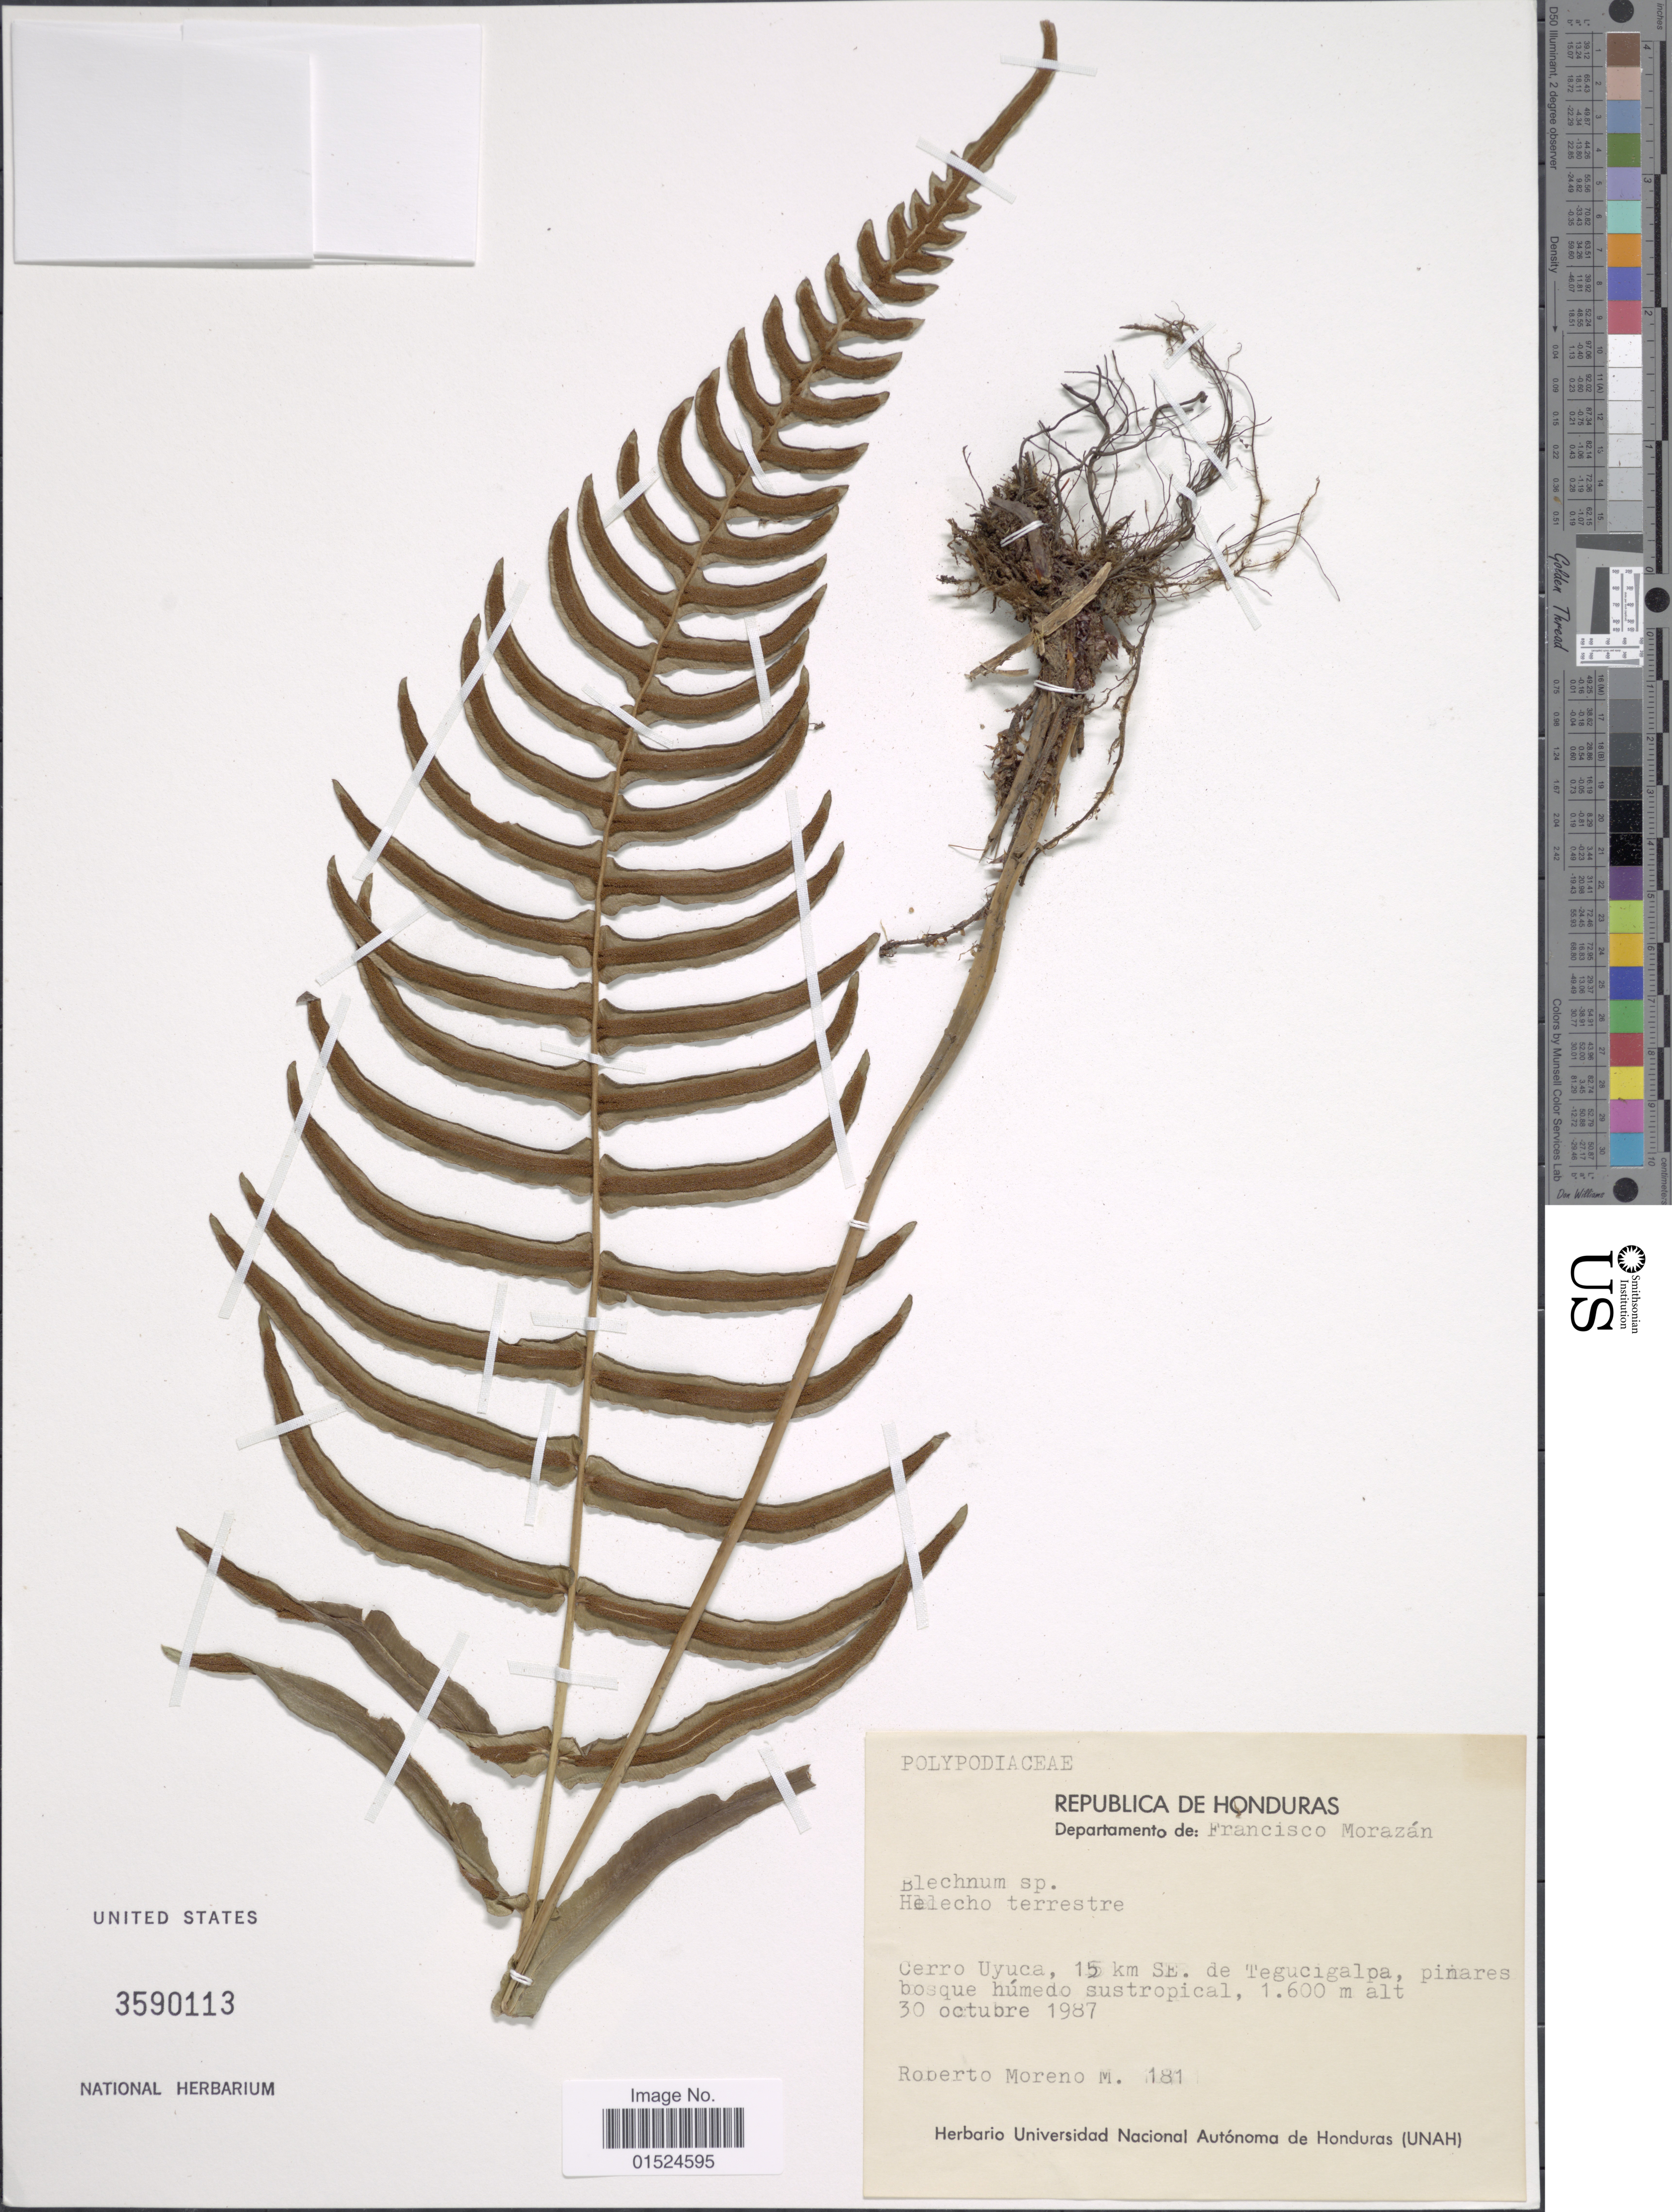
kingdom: Plantae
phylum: Tracheophyta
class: Polypodiopsida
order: Polypodiales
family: Blechnaceae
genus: Blechnum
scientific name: Blechnum terrestre comb. in ed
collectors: R. Moreno M.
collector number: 181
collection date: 1987-10-30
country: Honduras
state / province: Fco. Morazán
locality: Cerro Uyuca, 15 km SE. de Tegucigalpa, pinares bosque húmedo sustropical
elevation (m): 1600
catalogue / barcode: US 3590113